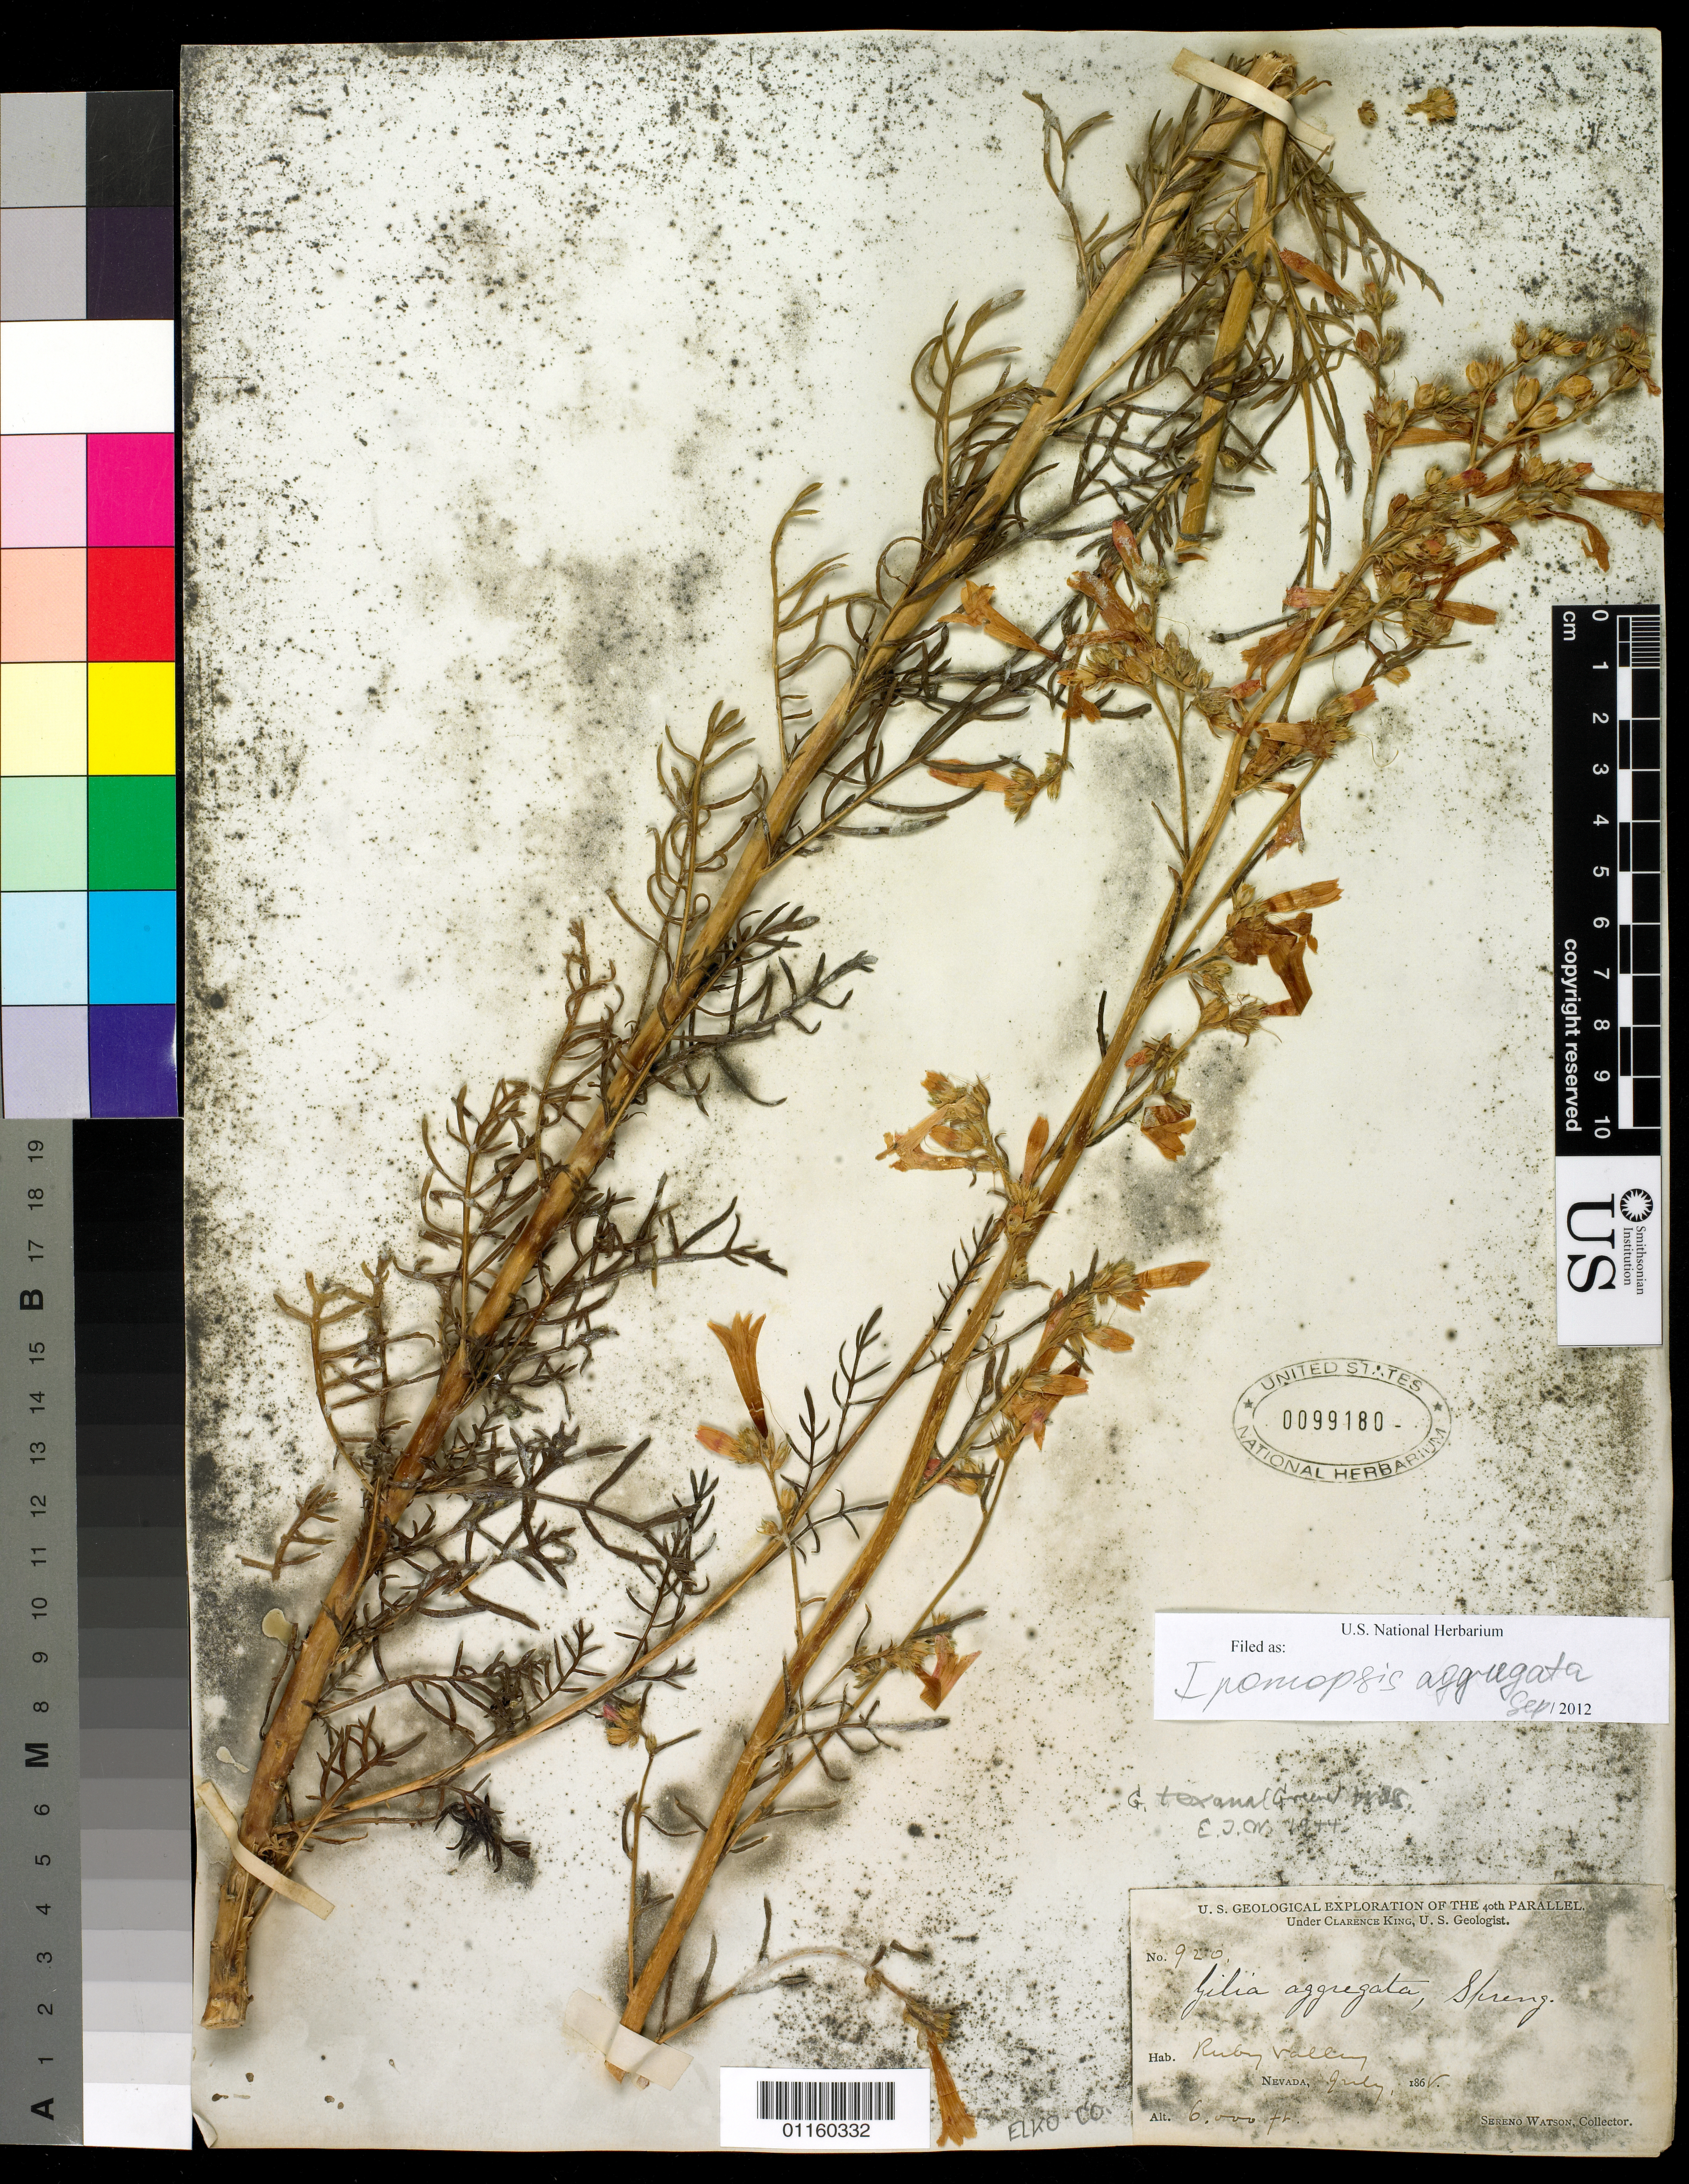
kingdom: Plantae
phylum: Tracheophyta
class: Magnoliopsida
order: Ericales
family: Polemoniaceae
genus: Ipomopsis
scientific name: Ipomopsis aggregata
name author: (Pursh) V.E. Grant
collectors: S. Watson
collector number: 920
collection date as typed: Jul 1868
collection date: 1868-07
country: United States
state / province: Nevada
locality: Ruby Valley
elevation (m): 1829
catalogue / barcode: US 99180